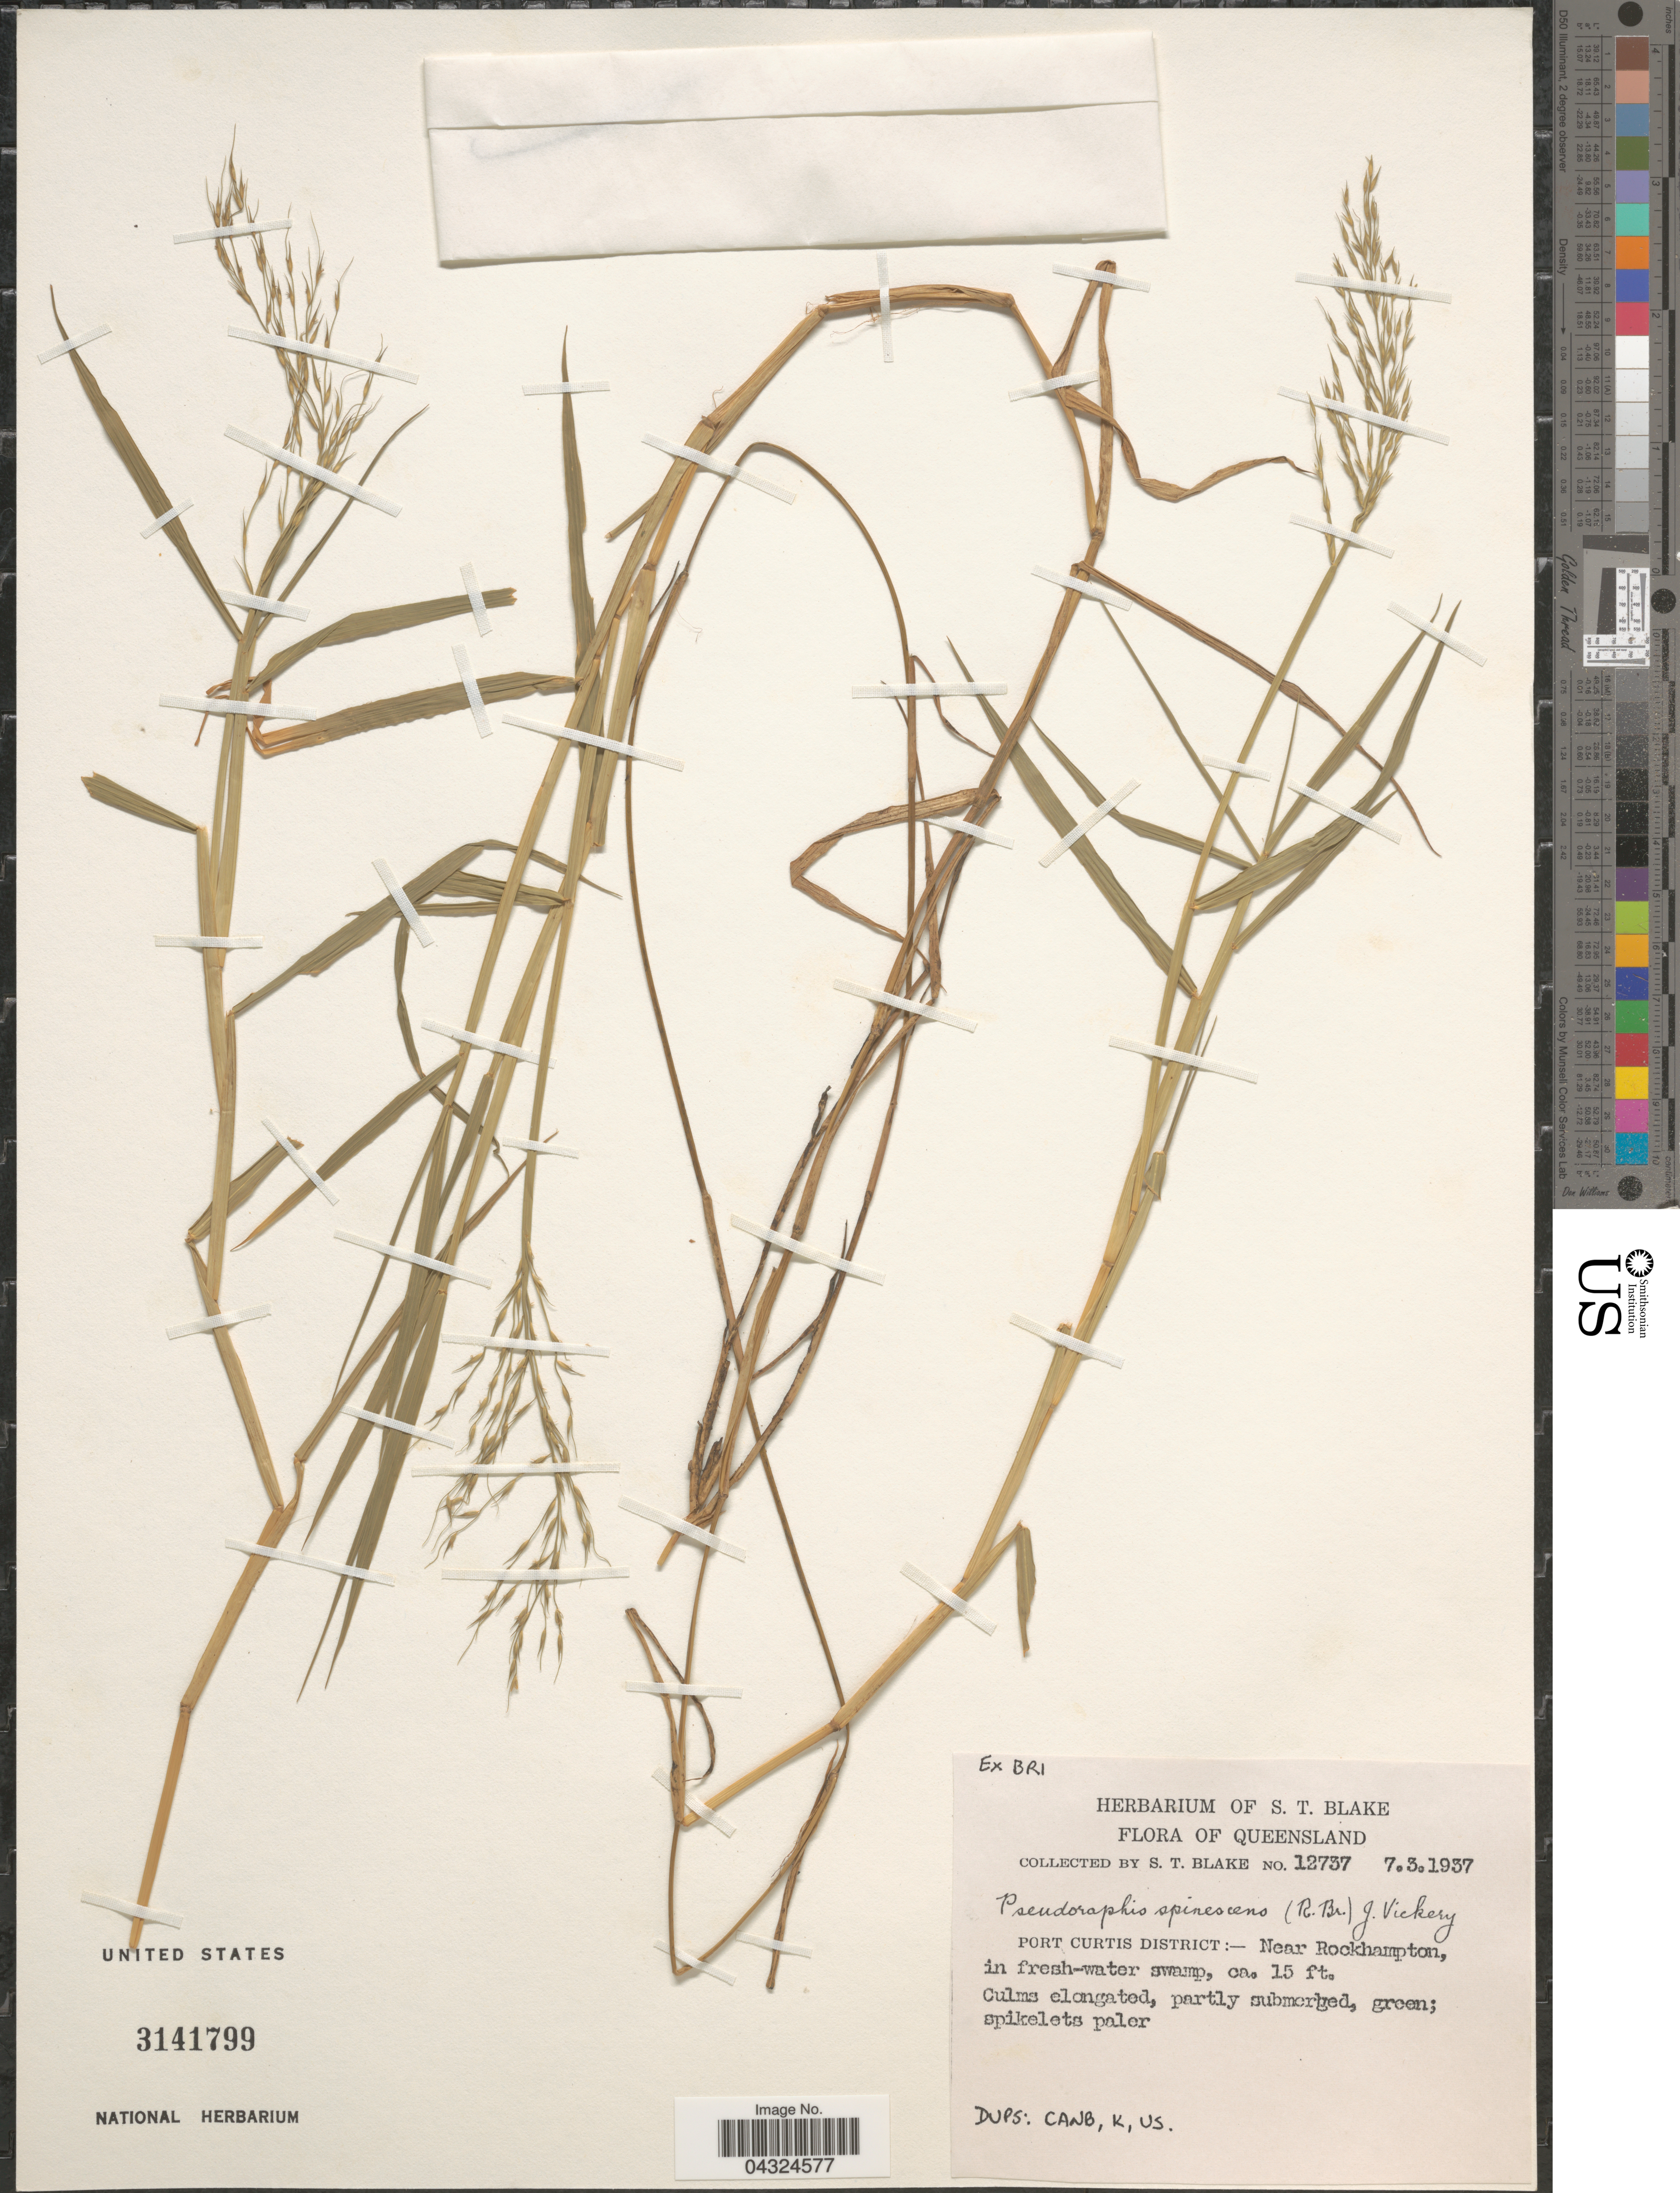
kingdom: Plantae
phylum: Tracheophyta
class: Liliopsida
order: Poales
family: Poaceae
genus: Pseudoraphis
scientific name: Pseudoraphis spinescens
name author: (R. Br.) Vickery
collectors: S. T. Blake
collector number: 12737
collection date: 1937-03-07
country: Australia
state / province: Queensland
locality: Port Curtis District:- Near Rockhampton, in fresh-water swamp.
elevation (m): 5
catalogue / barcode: US 3141799